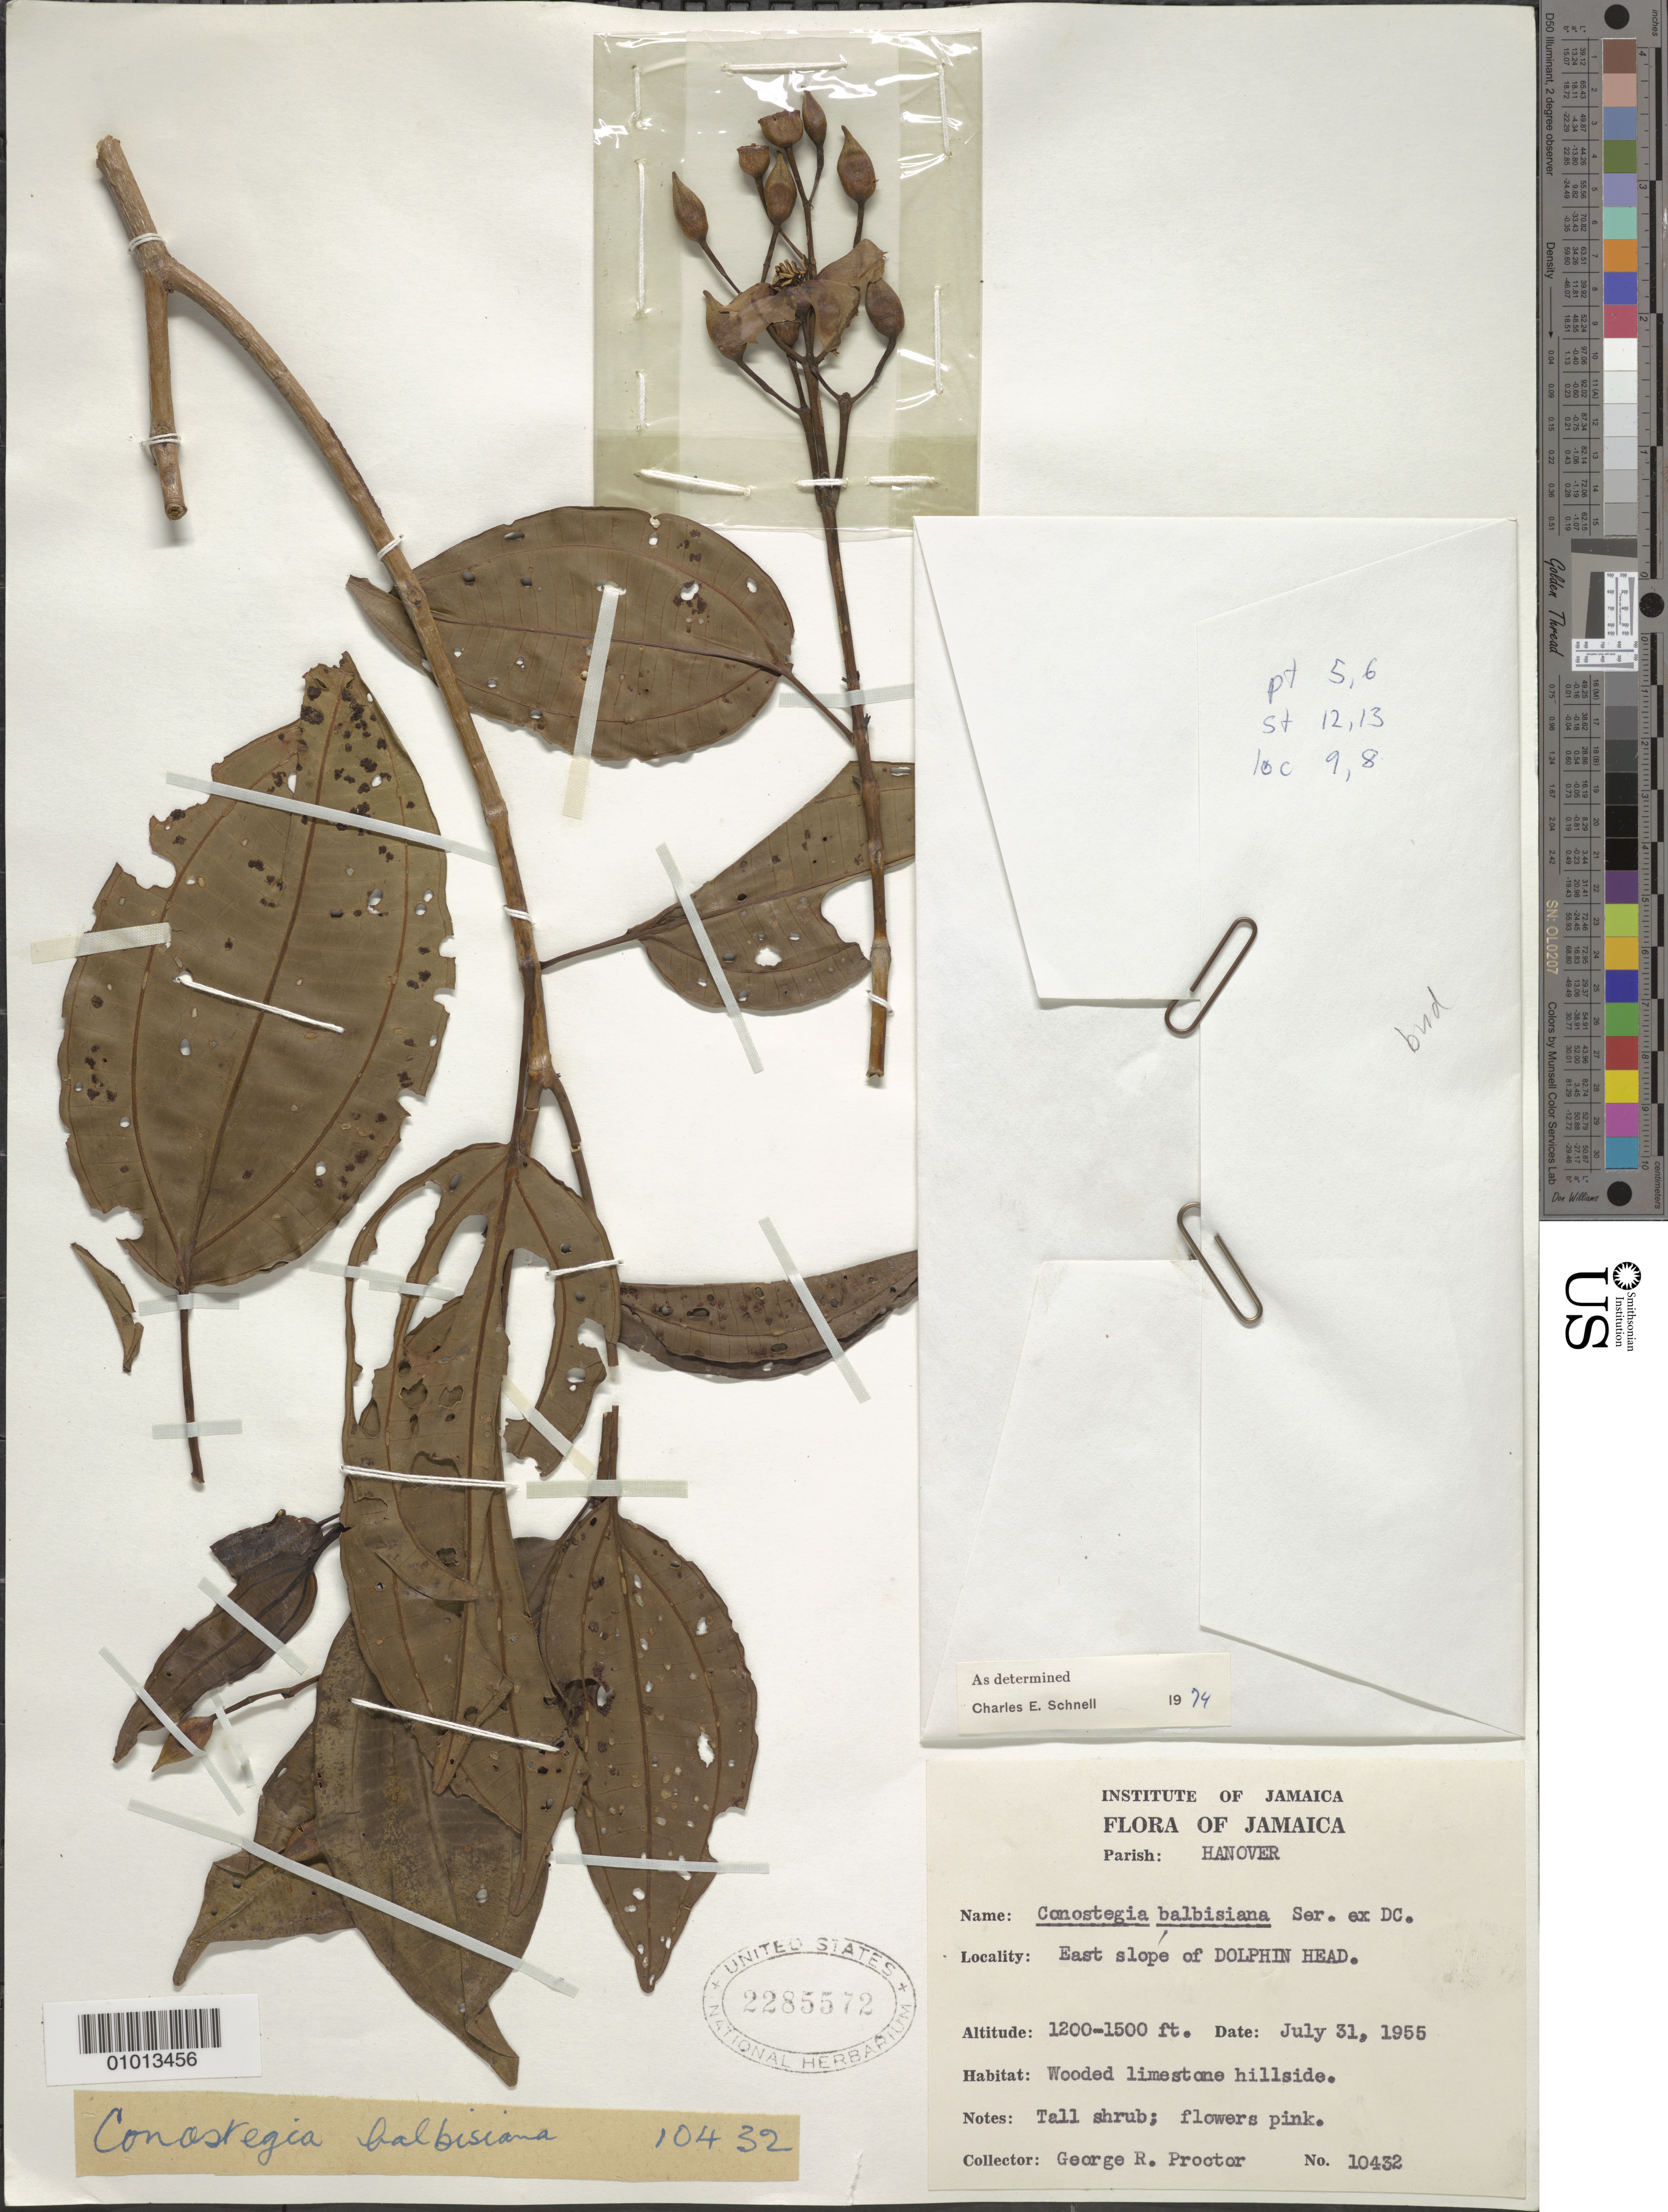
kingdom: Plantae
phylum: Tracheophyta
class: Magnoliopsida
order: Myrtales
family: Melastomataceae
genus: Conostegia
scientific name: Conostegia balbisiana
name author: Ser. ex DC.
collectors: G. R. Proctor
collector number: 10432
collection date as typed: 31 Jul 1955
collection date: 1955-07-31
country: Jamaica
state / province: Hanover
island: Jamaica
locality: East slope of Dolphin Head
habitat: Wooded limestone hillside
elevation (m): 366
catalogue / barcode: US 2285572